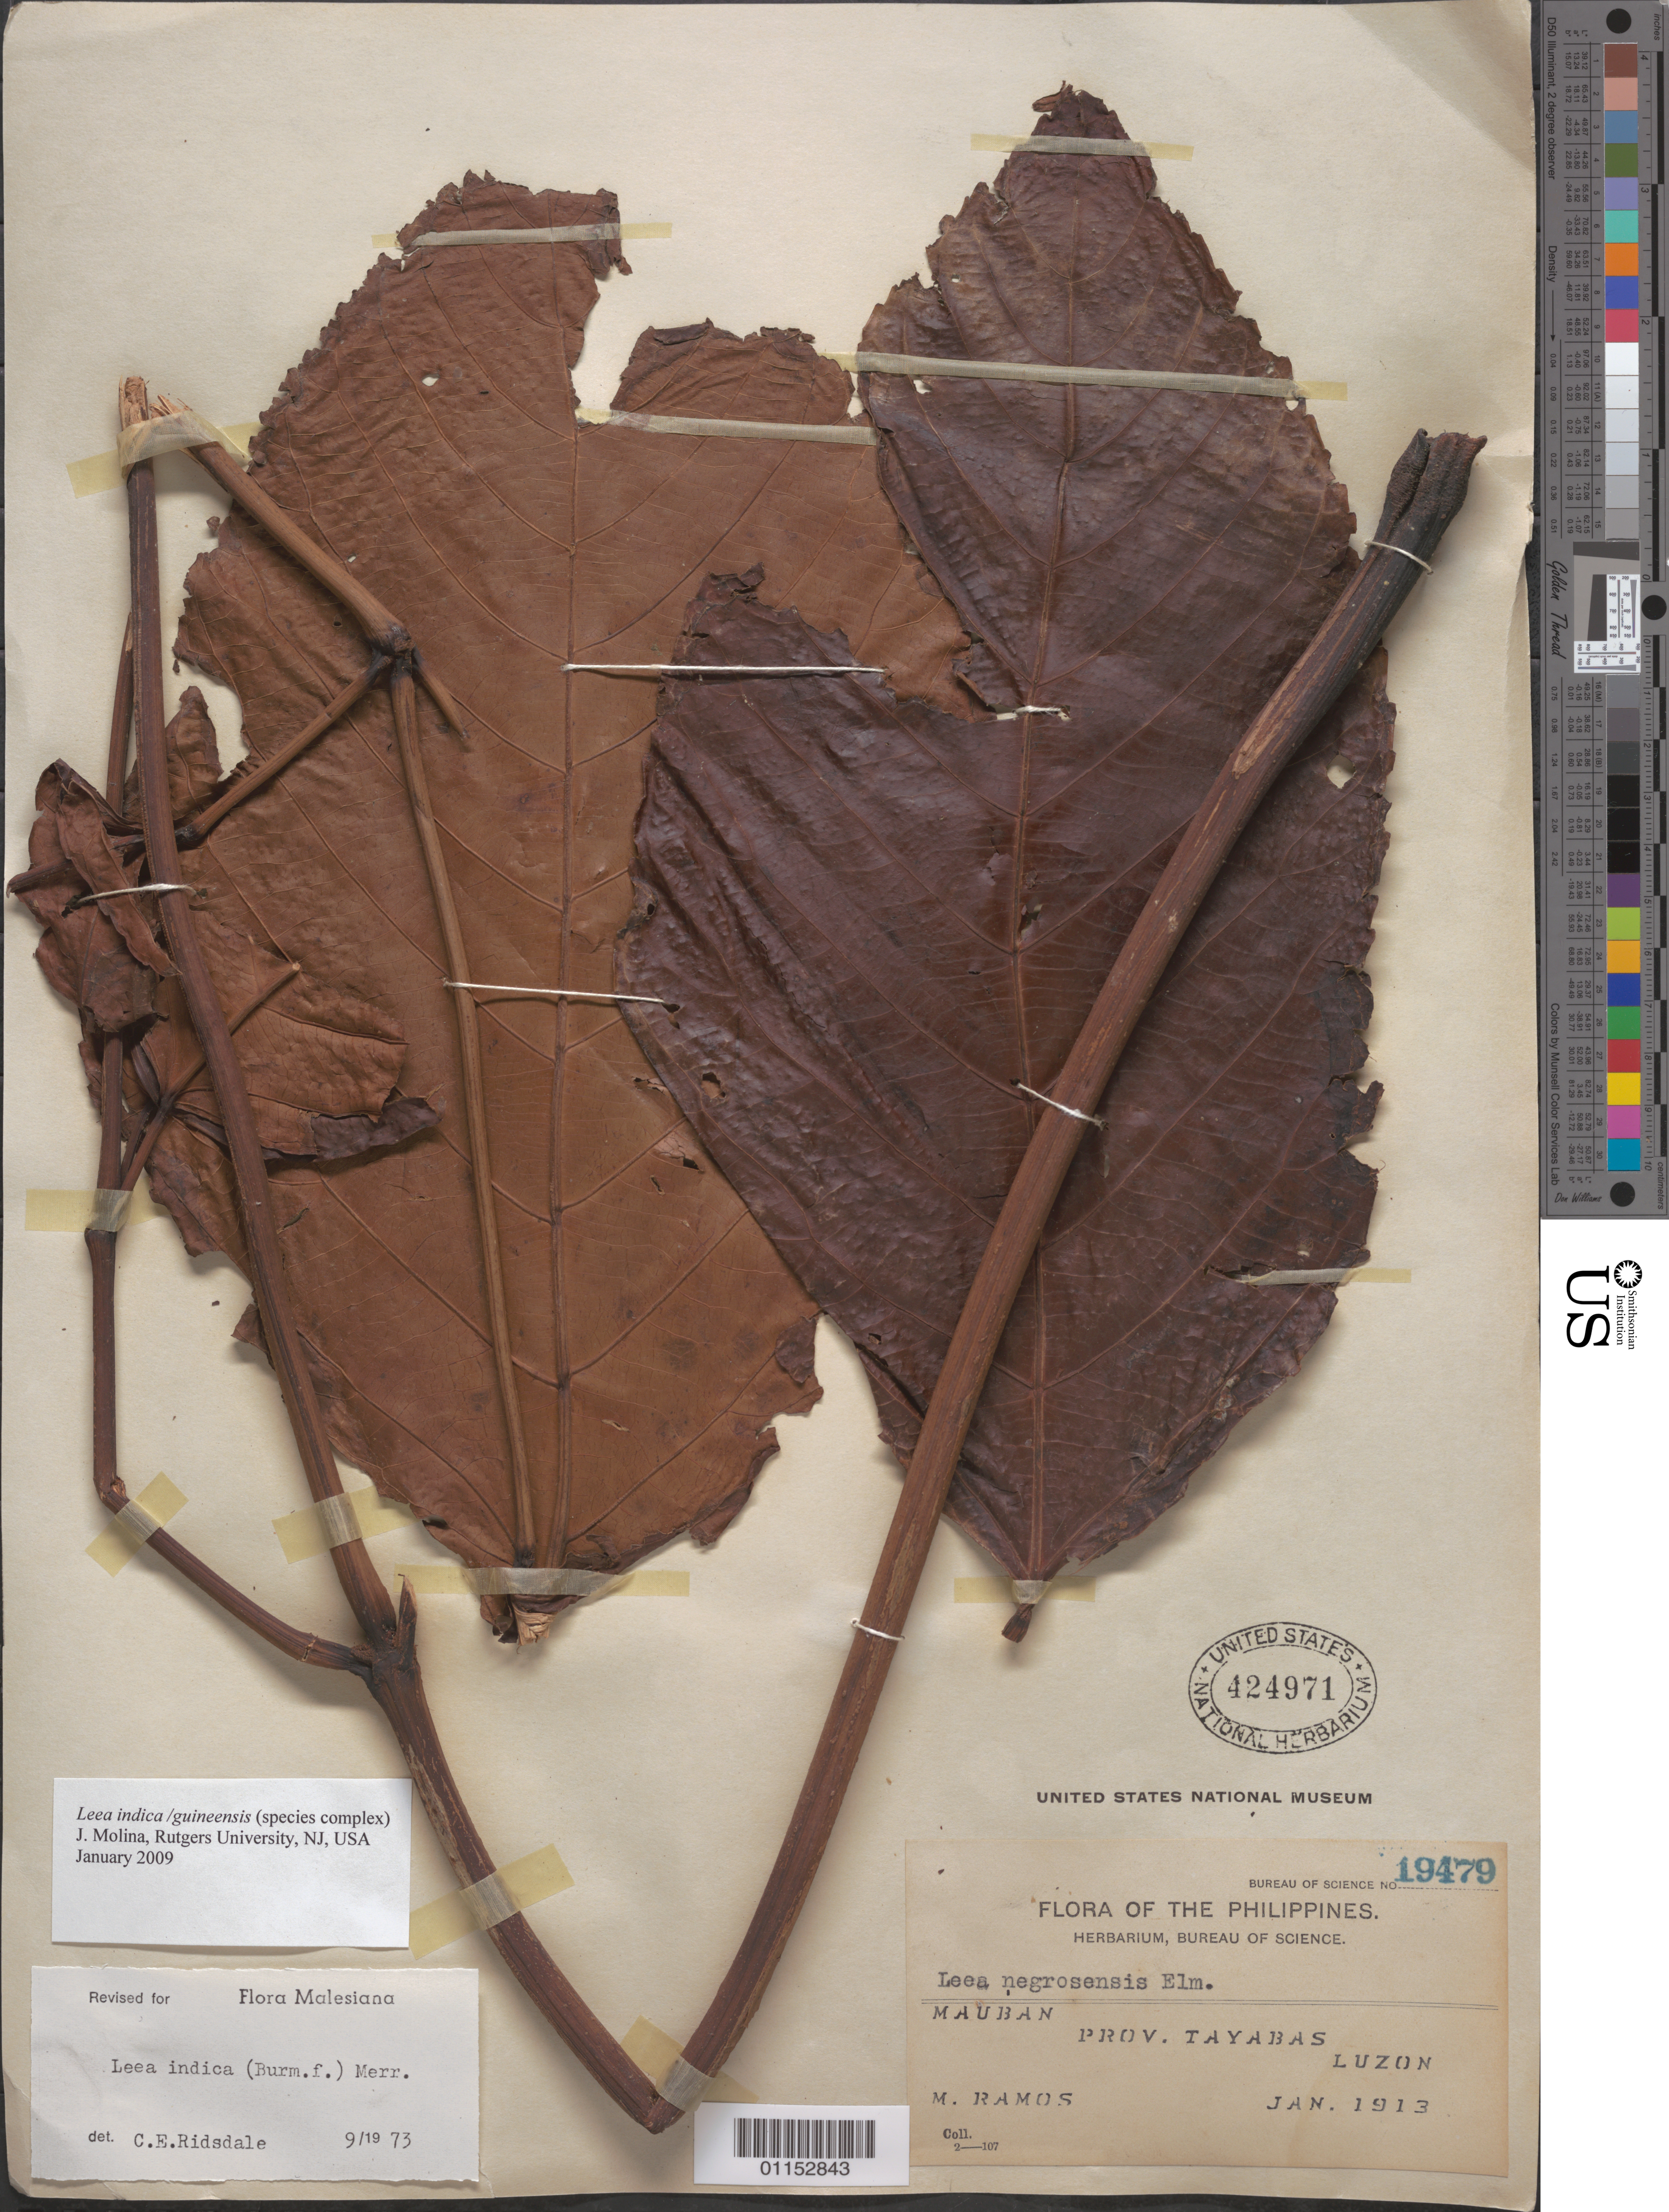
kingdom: Plantae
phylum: Tracheophyta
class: Magnoliopsida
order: Vitales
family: Vitaceae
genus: Leea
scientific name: Leea indica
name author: (Burm. f.) Merr.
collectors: M. Ramos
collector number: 19479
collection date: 1913-01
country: Philippines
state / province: Calabarzon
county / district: Quezon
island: Luzon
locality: Mauban. Luzon. Tayabas.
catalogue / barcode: US 424971